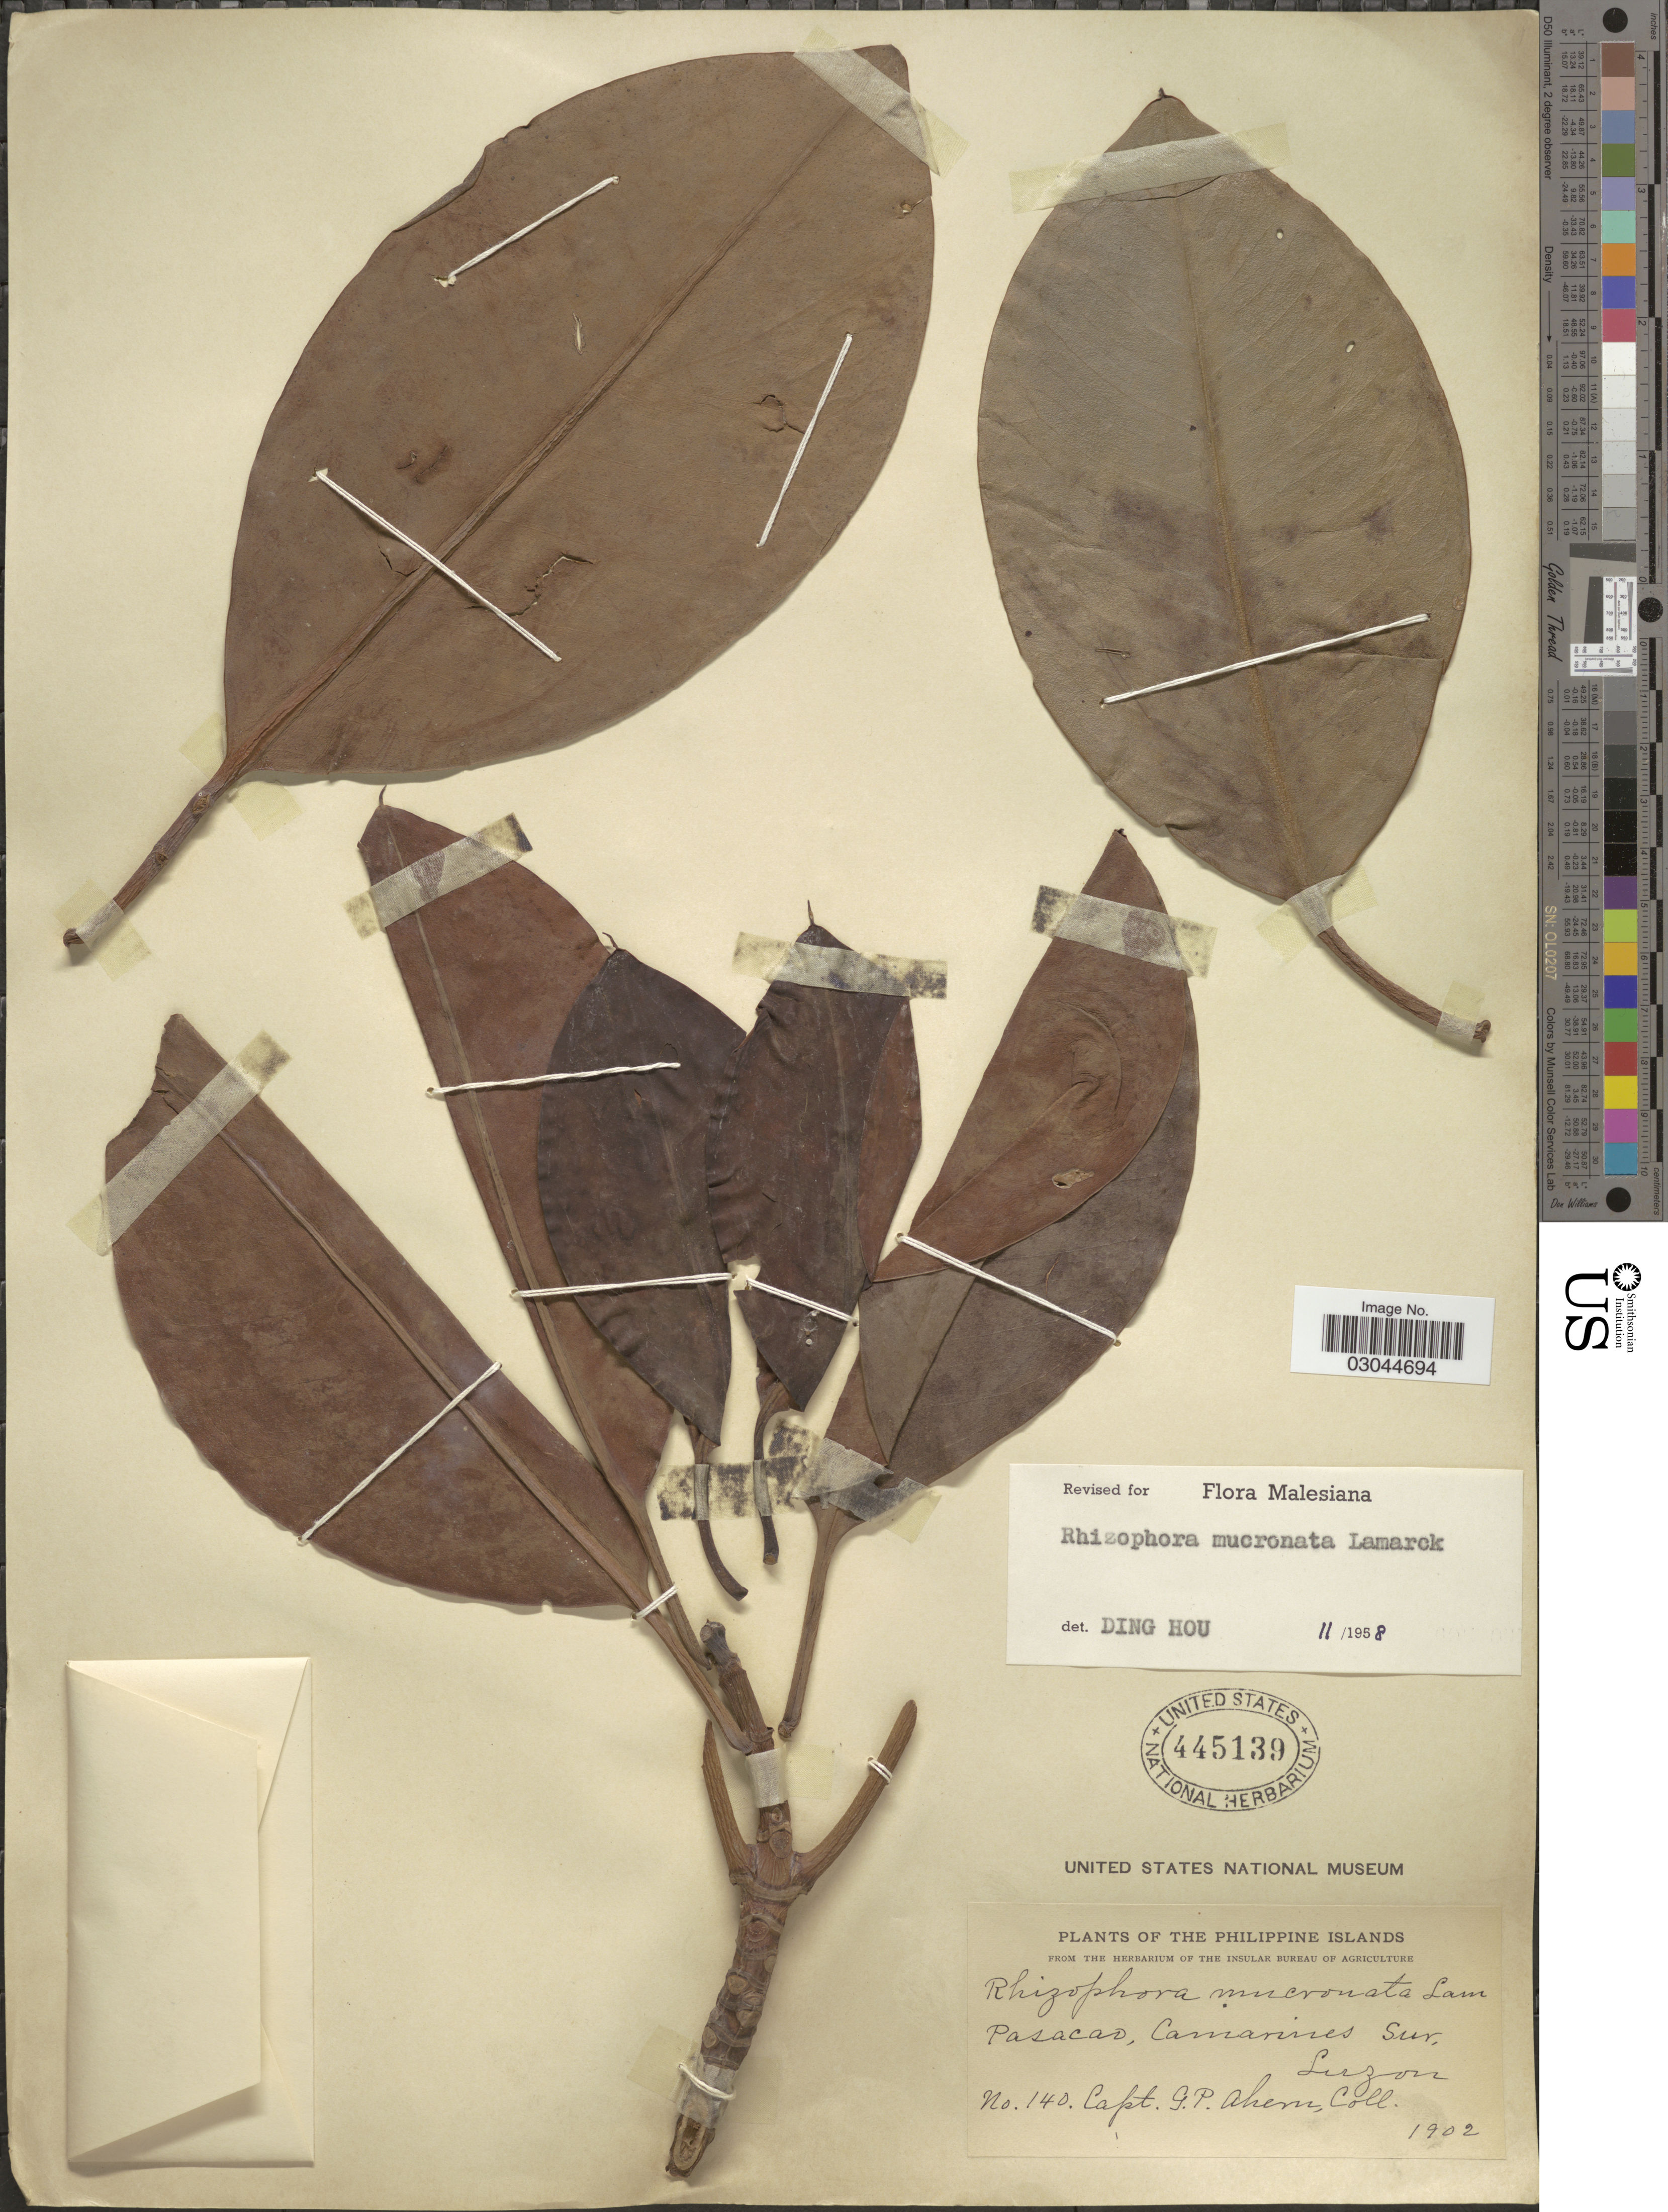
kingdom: Plantae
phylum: Tracheophyta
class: Magnoliopsida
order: Malpighiales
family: Rhizophoraceae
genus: Rhizophora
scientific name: Rhizophora mucronata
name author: Lam.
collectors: G. Ahern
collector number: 140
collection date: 1902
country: Philippines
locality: The Philippine Islands. Pasacao, Camarines Sur. Luzon.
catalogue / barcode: US 445139